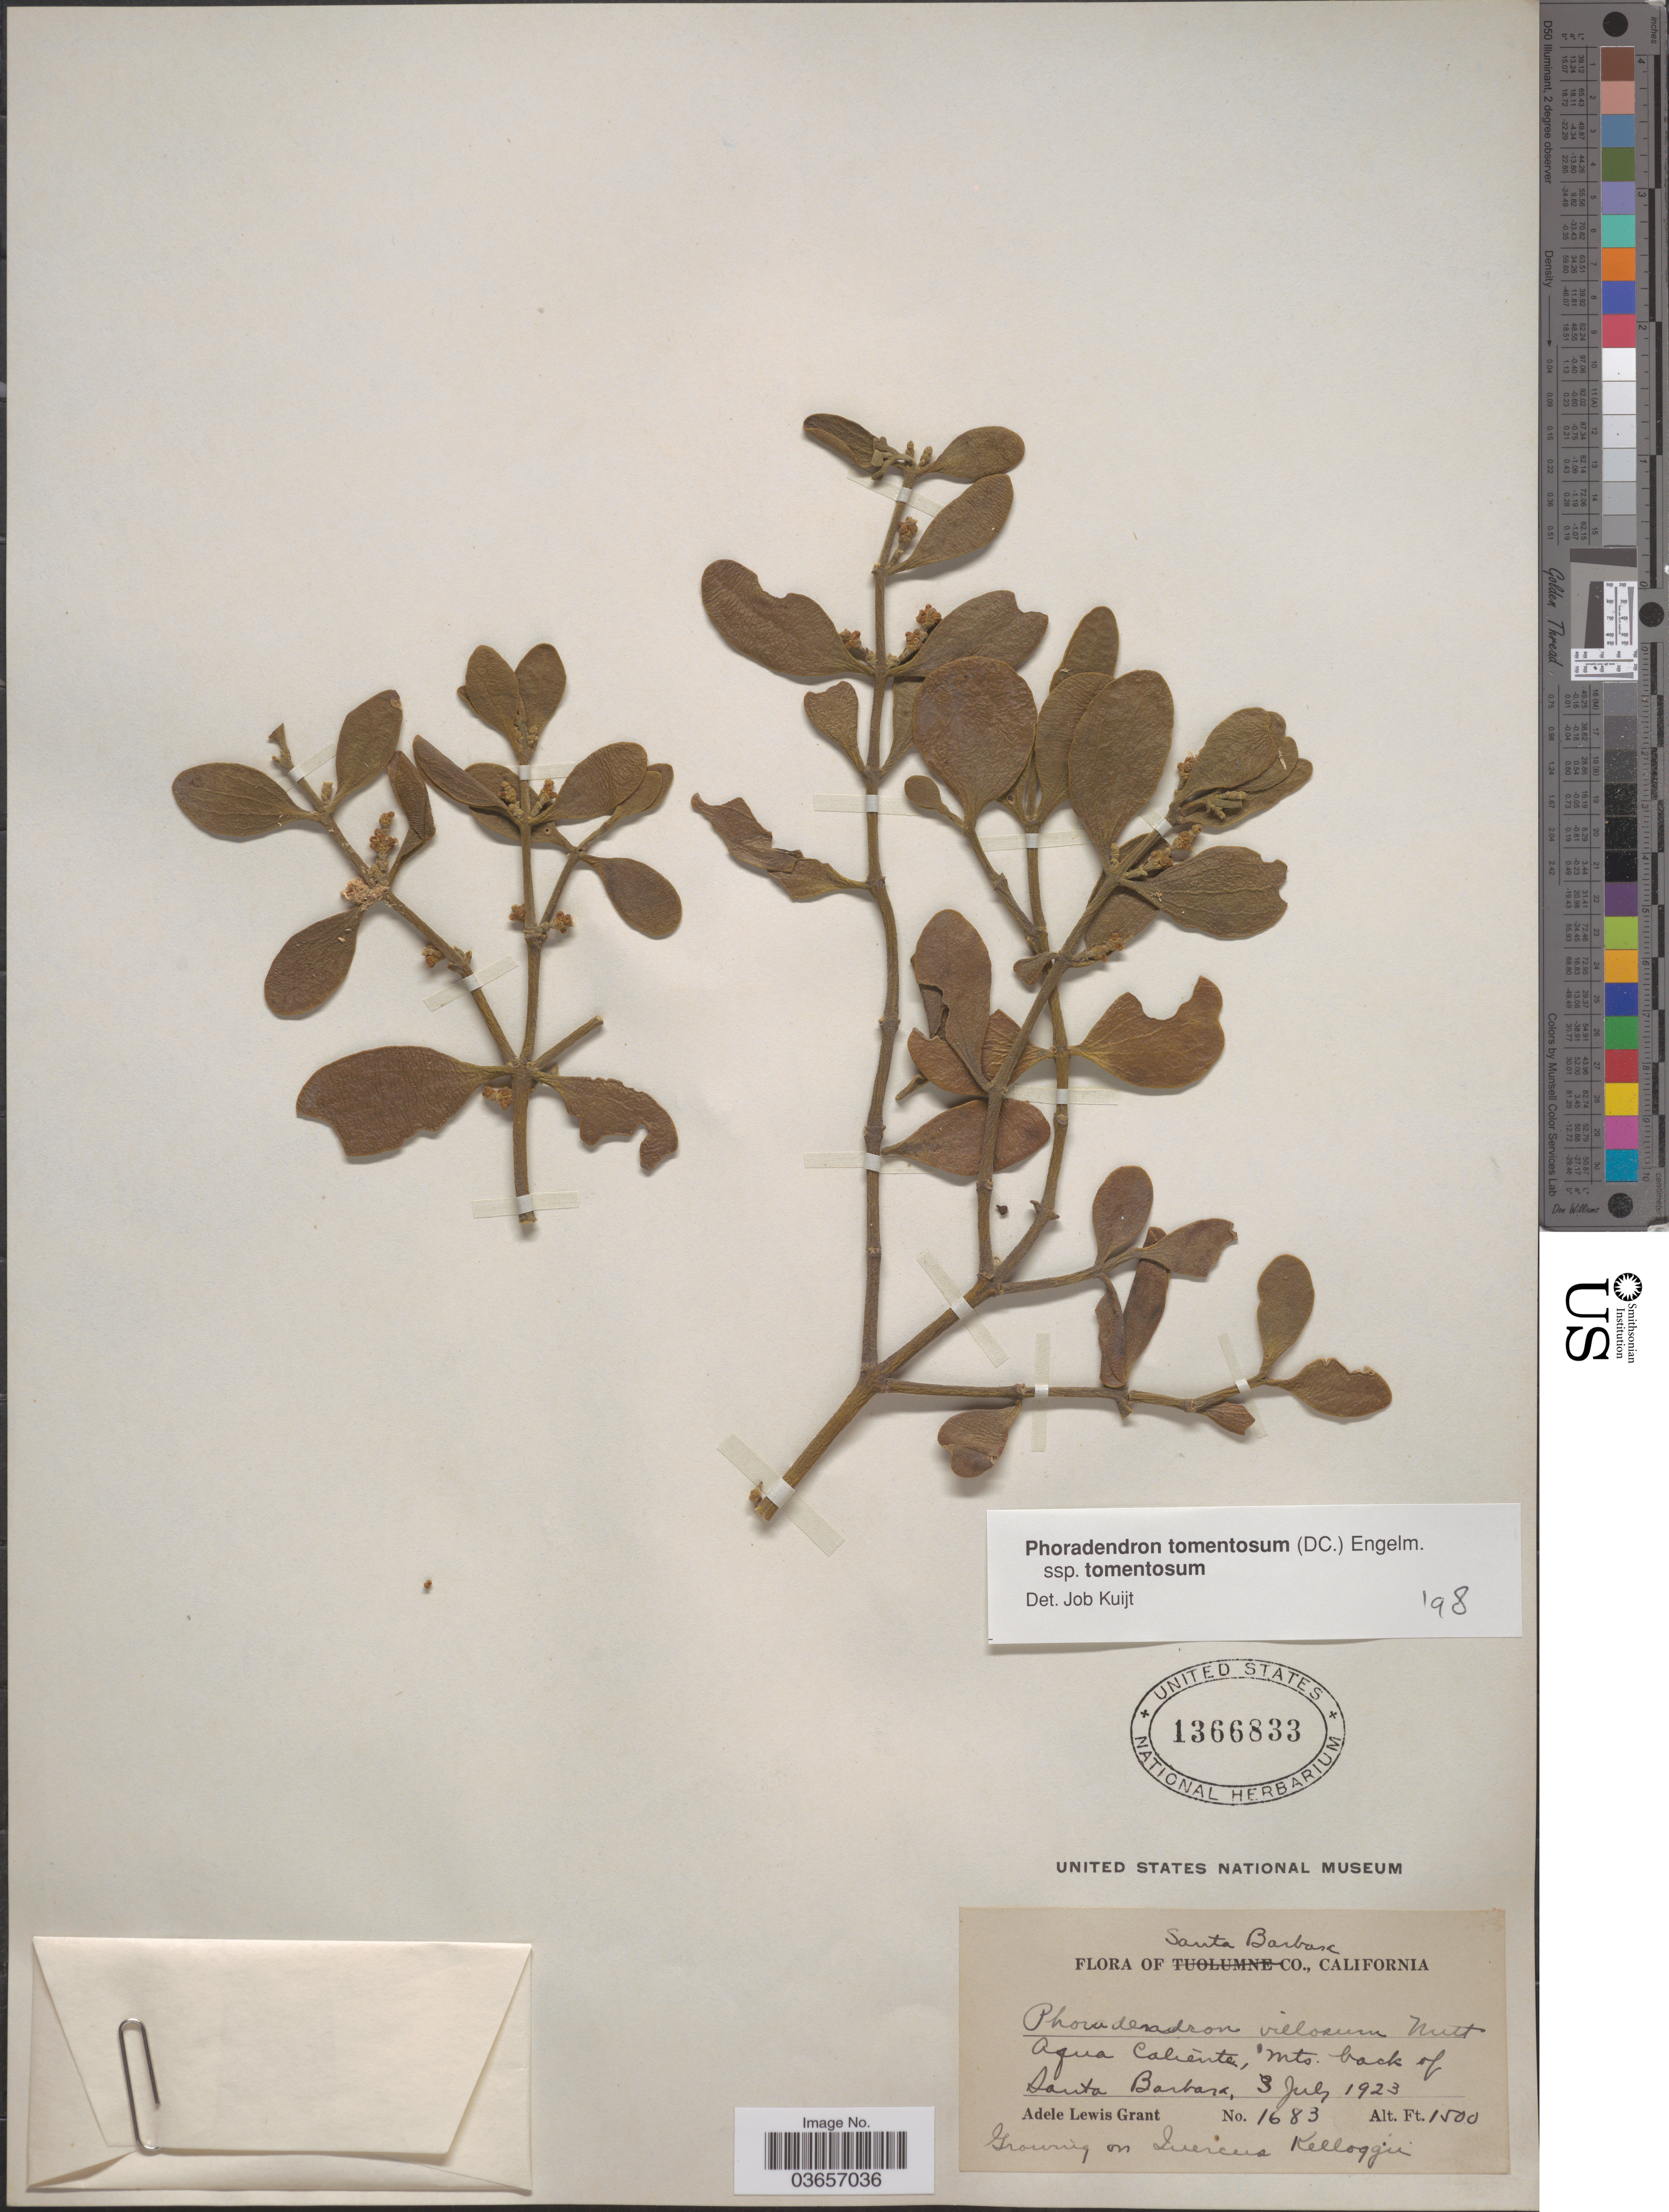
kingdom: Plantae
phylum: Tracheophyta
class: Magnoliopsida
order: Santalales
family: Viscaceae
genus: Phoradendron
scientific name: Phoradendron tomentosum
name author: DC.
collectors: A. L. Grant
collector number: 1683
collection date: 1923-07-03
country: United States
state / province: California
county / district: Santa Barbara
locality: Santa Barbara. Agua Caliente, Mts. back of Santa Barbara.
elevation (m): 457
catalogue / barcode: US 1366833